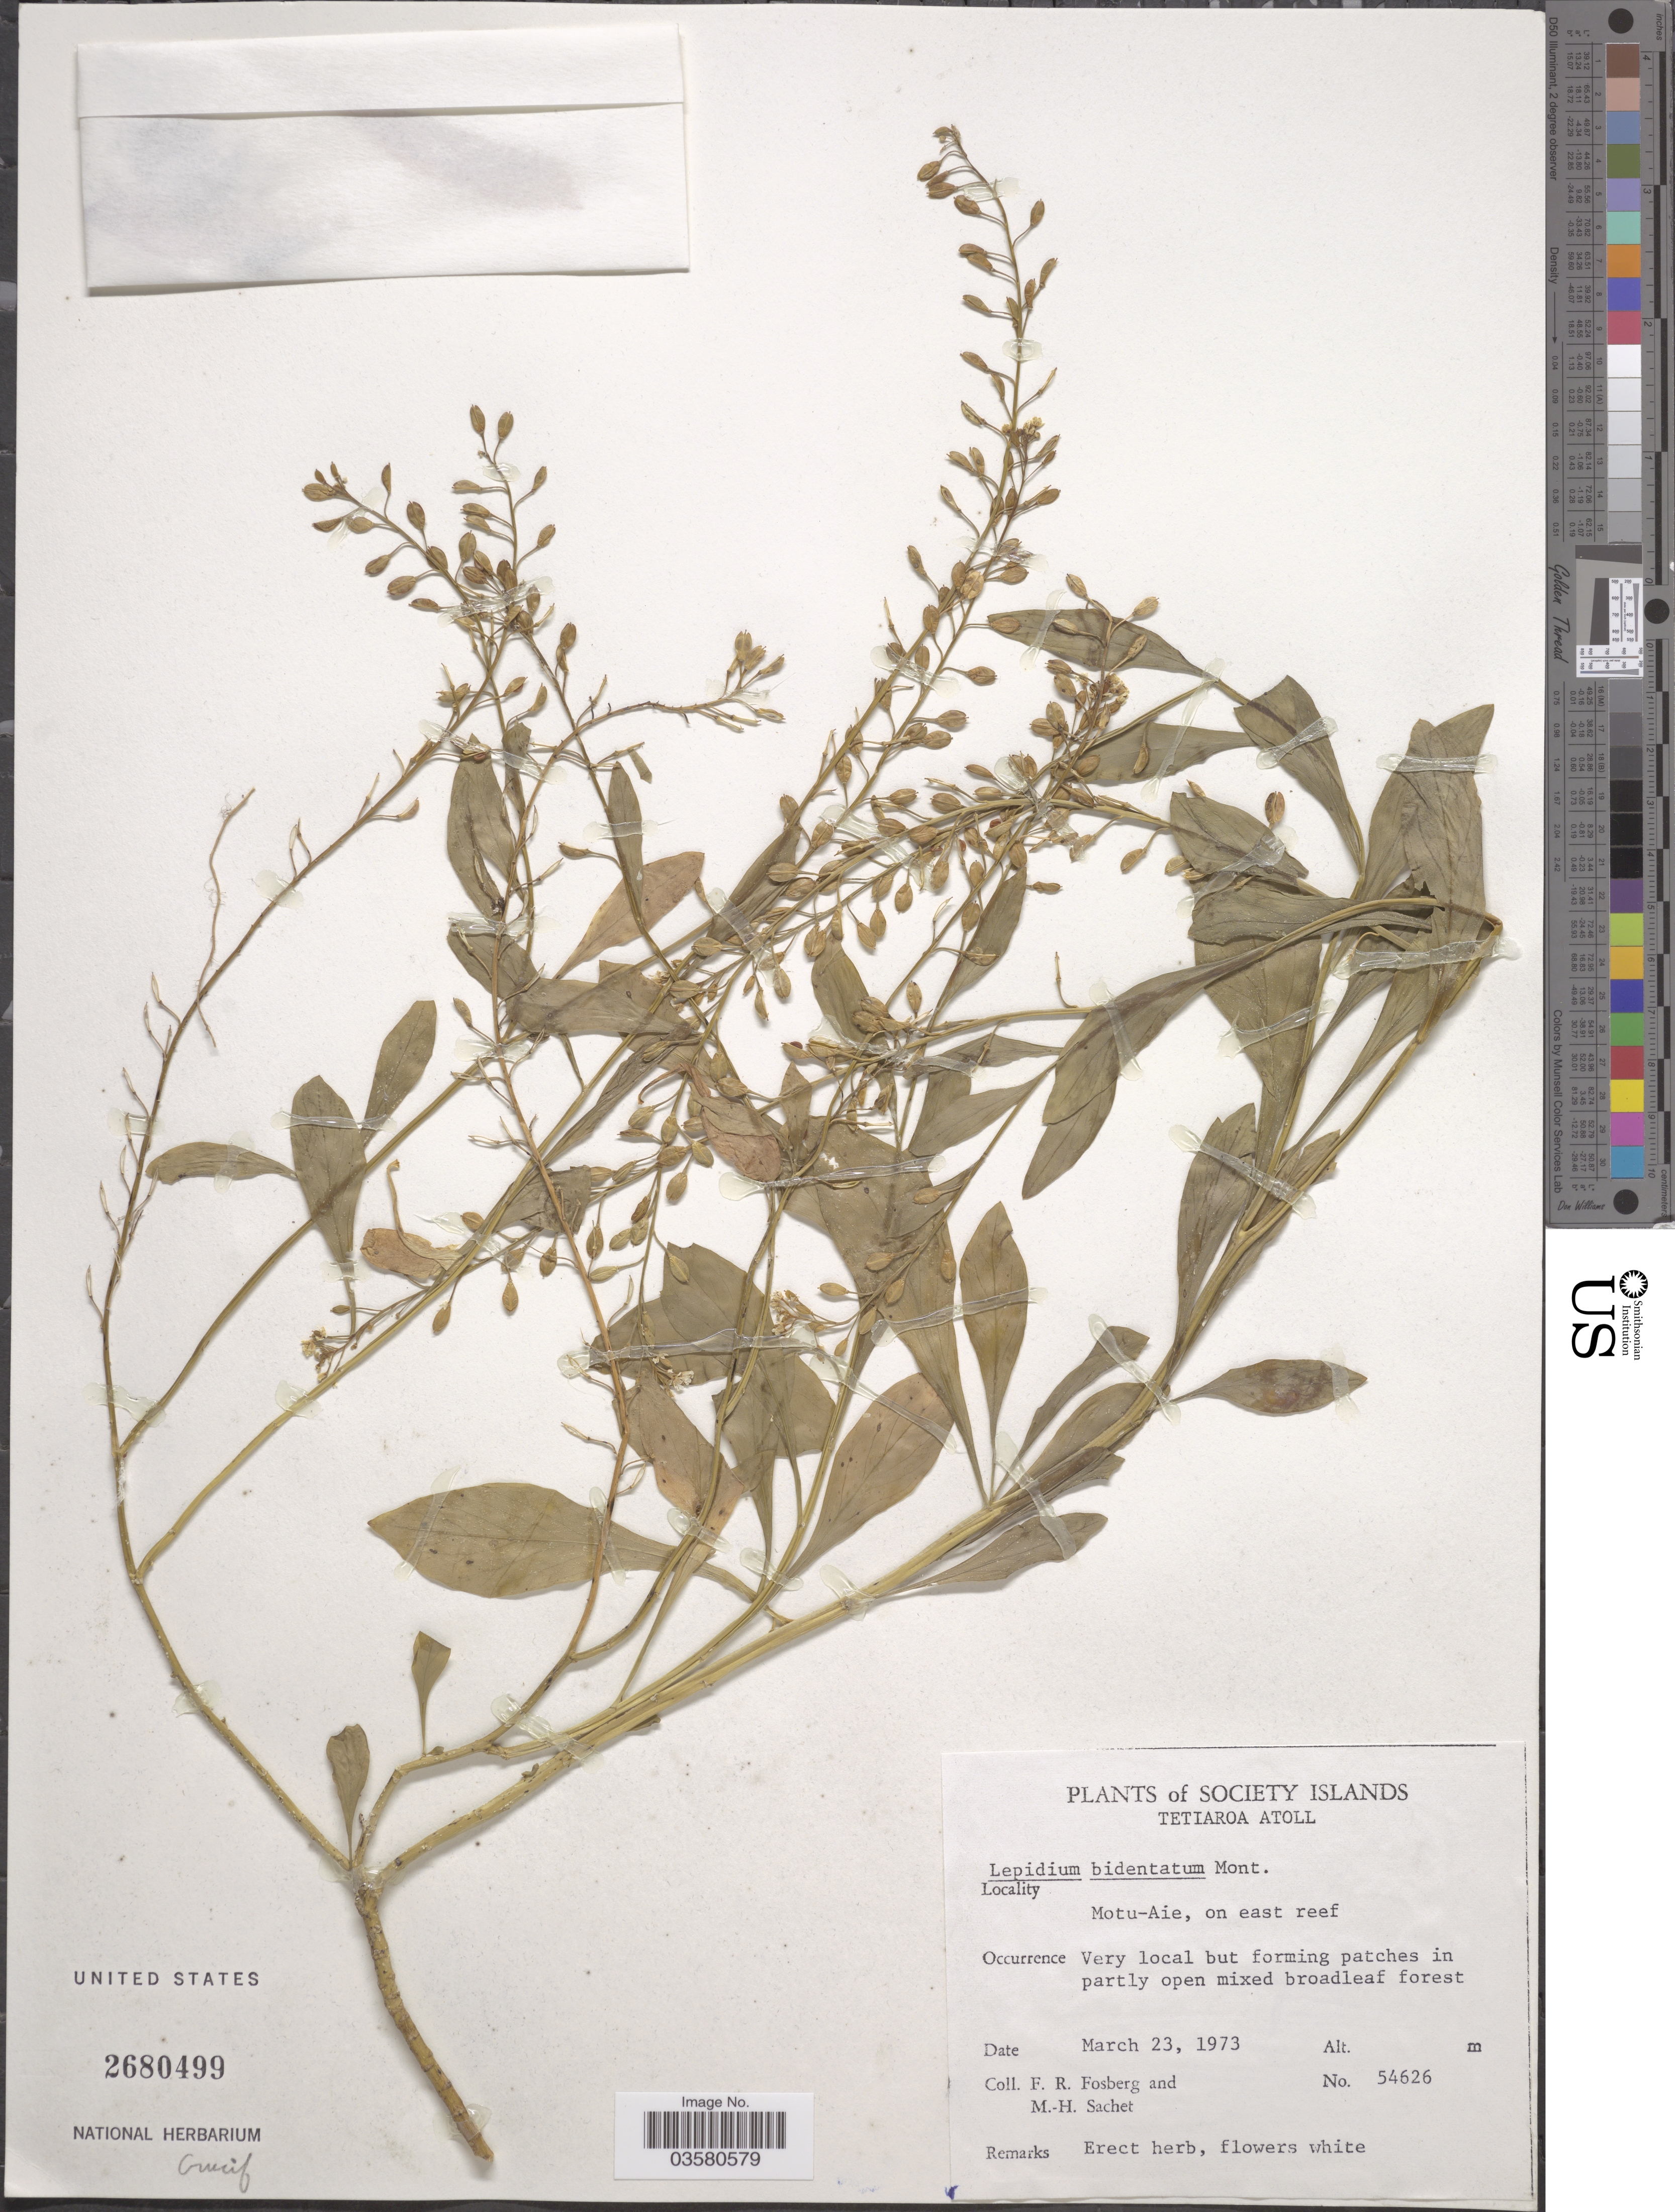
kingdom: Plantae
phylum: Tracheophyta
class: Magnoliopsida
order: Brassicales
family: Brassicaceae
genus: Lepidium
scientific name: Lepidium bidentatum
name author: Montin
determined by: Al-Shehbaz, I. A., (MO), Missouri Botanical Garden (UNITED STATES)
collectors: F. R. Fosberg & M.-H. Sachet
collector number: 54626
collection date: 1973-03-23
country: French Polynesia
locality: Society Islands. Tetiaroa Atoll. Motu-Aie, on east reef.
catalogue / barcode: US 2680499